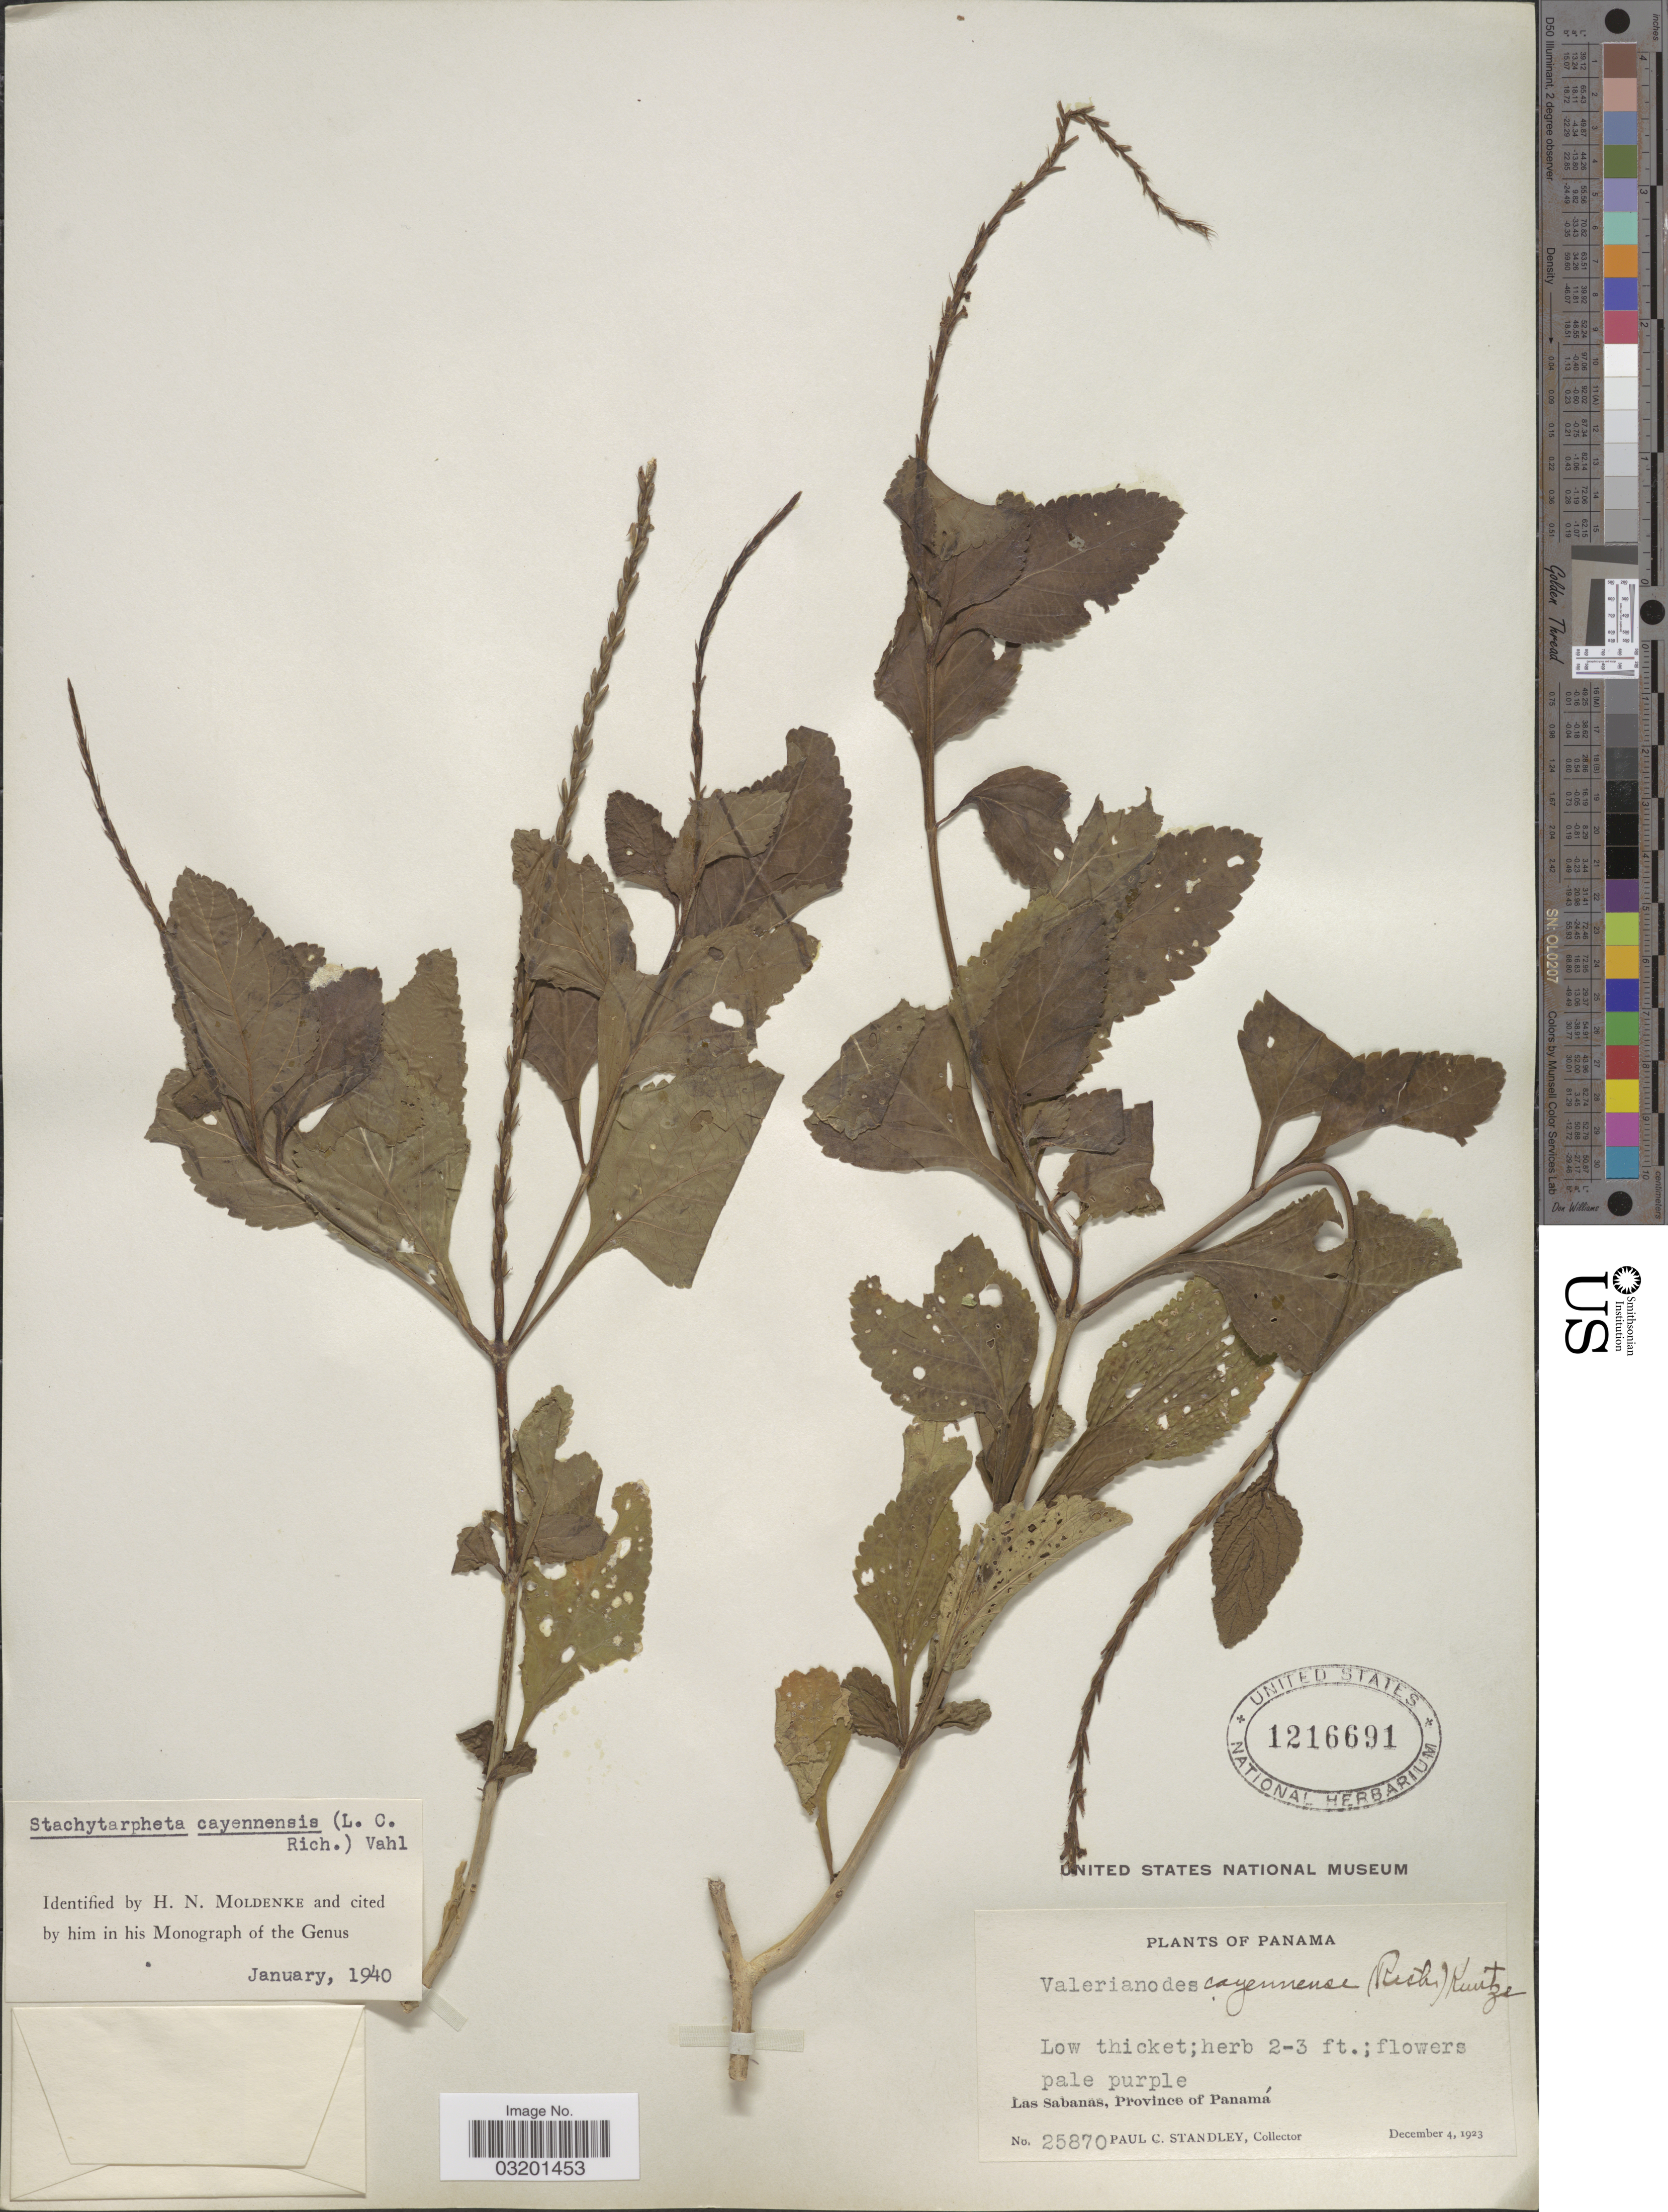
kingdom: Plantae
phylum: Tracheophyta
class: Magnoliopsida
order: Lamiales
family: Verbenaceae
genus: Stachytarpheta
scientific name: Stachytarpheta cayennensis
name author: (Rich.) Vahl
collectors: P. C. Standley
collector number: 25870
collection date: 1923-12-04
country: Panama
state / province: Panamá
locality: Las Sabanas.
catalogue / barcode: US 1216691